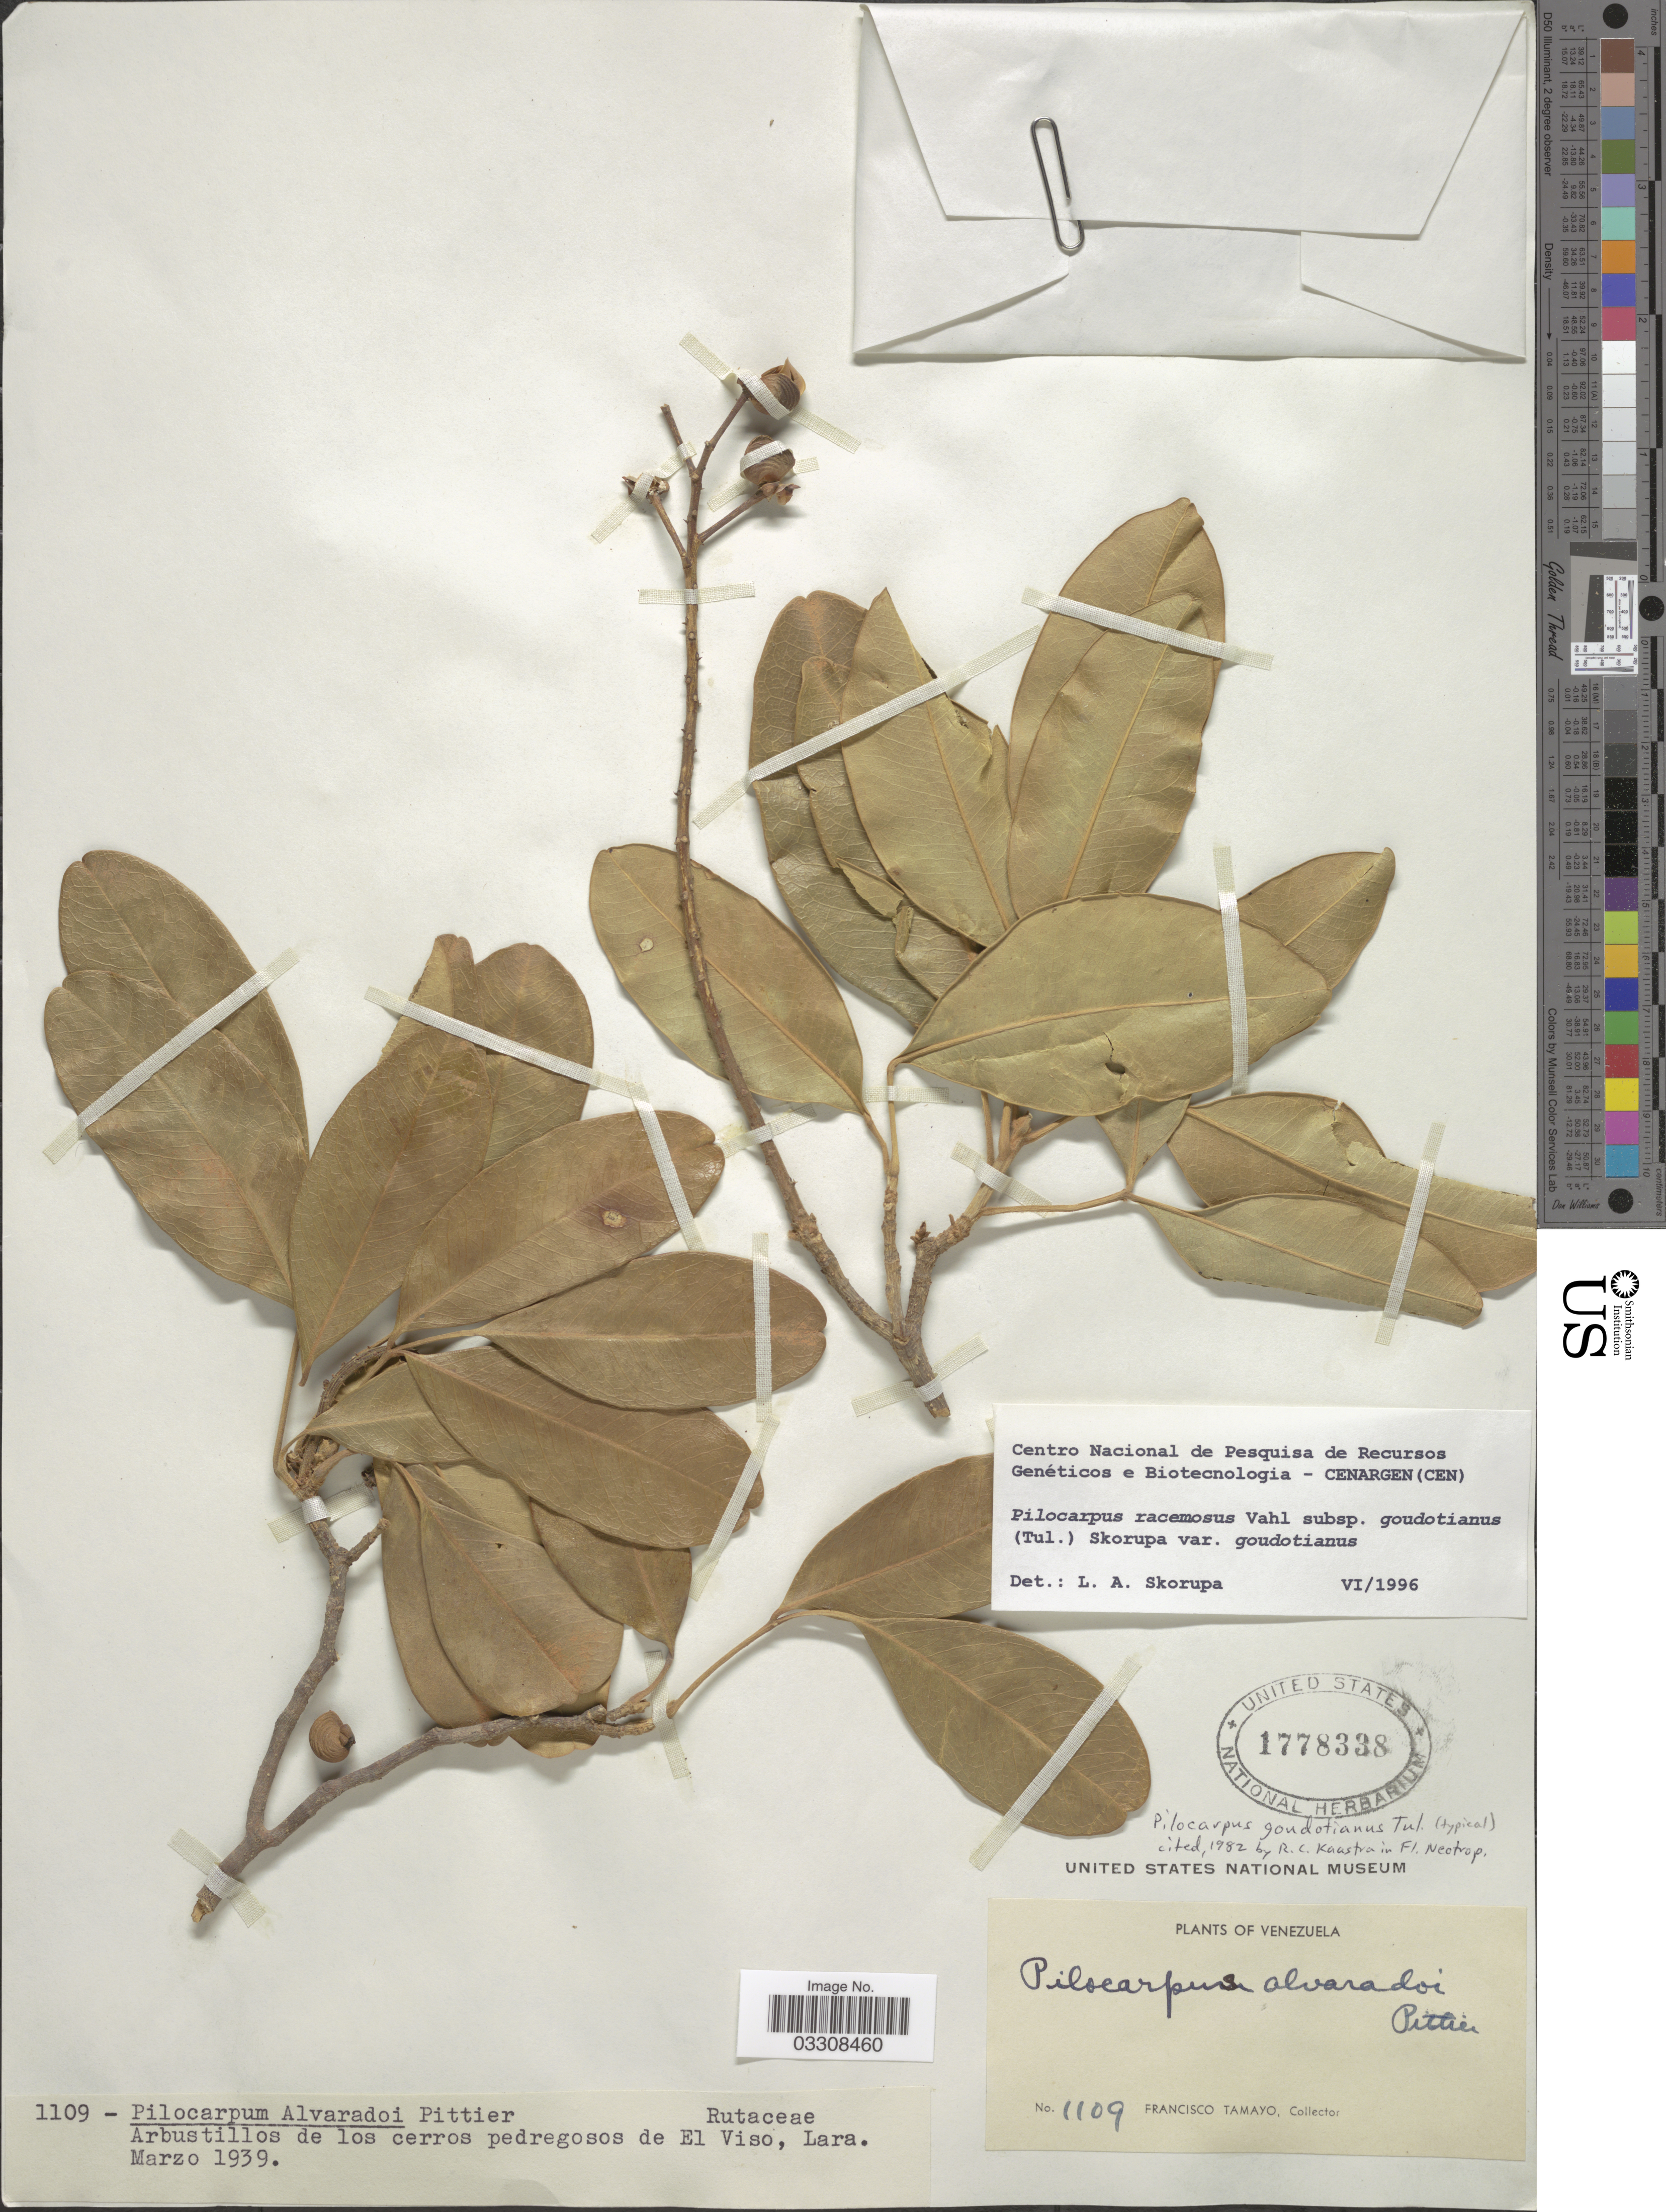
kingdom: Plantae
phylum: Tracheophyta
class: Magnoliopsida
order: Sapindales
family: Rutaceae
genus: Pilocarpus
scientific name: Pilocarpus racemosus subsp. goudotianus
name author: (Tul.) Skorupa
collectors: F. Tamayo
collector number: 1109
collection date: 1939-03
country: Venezuela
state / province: Lara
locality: Arbustillos de los cerros pedregosos de El Viso.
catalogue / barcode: US 1778338